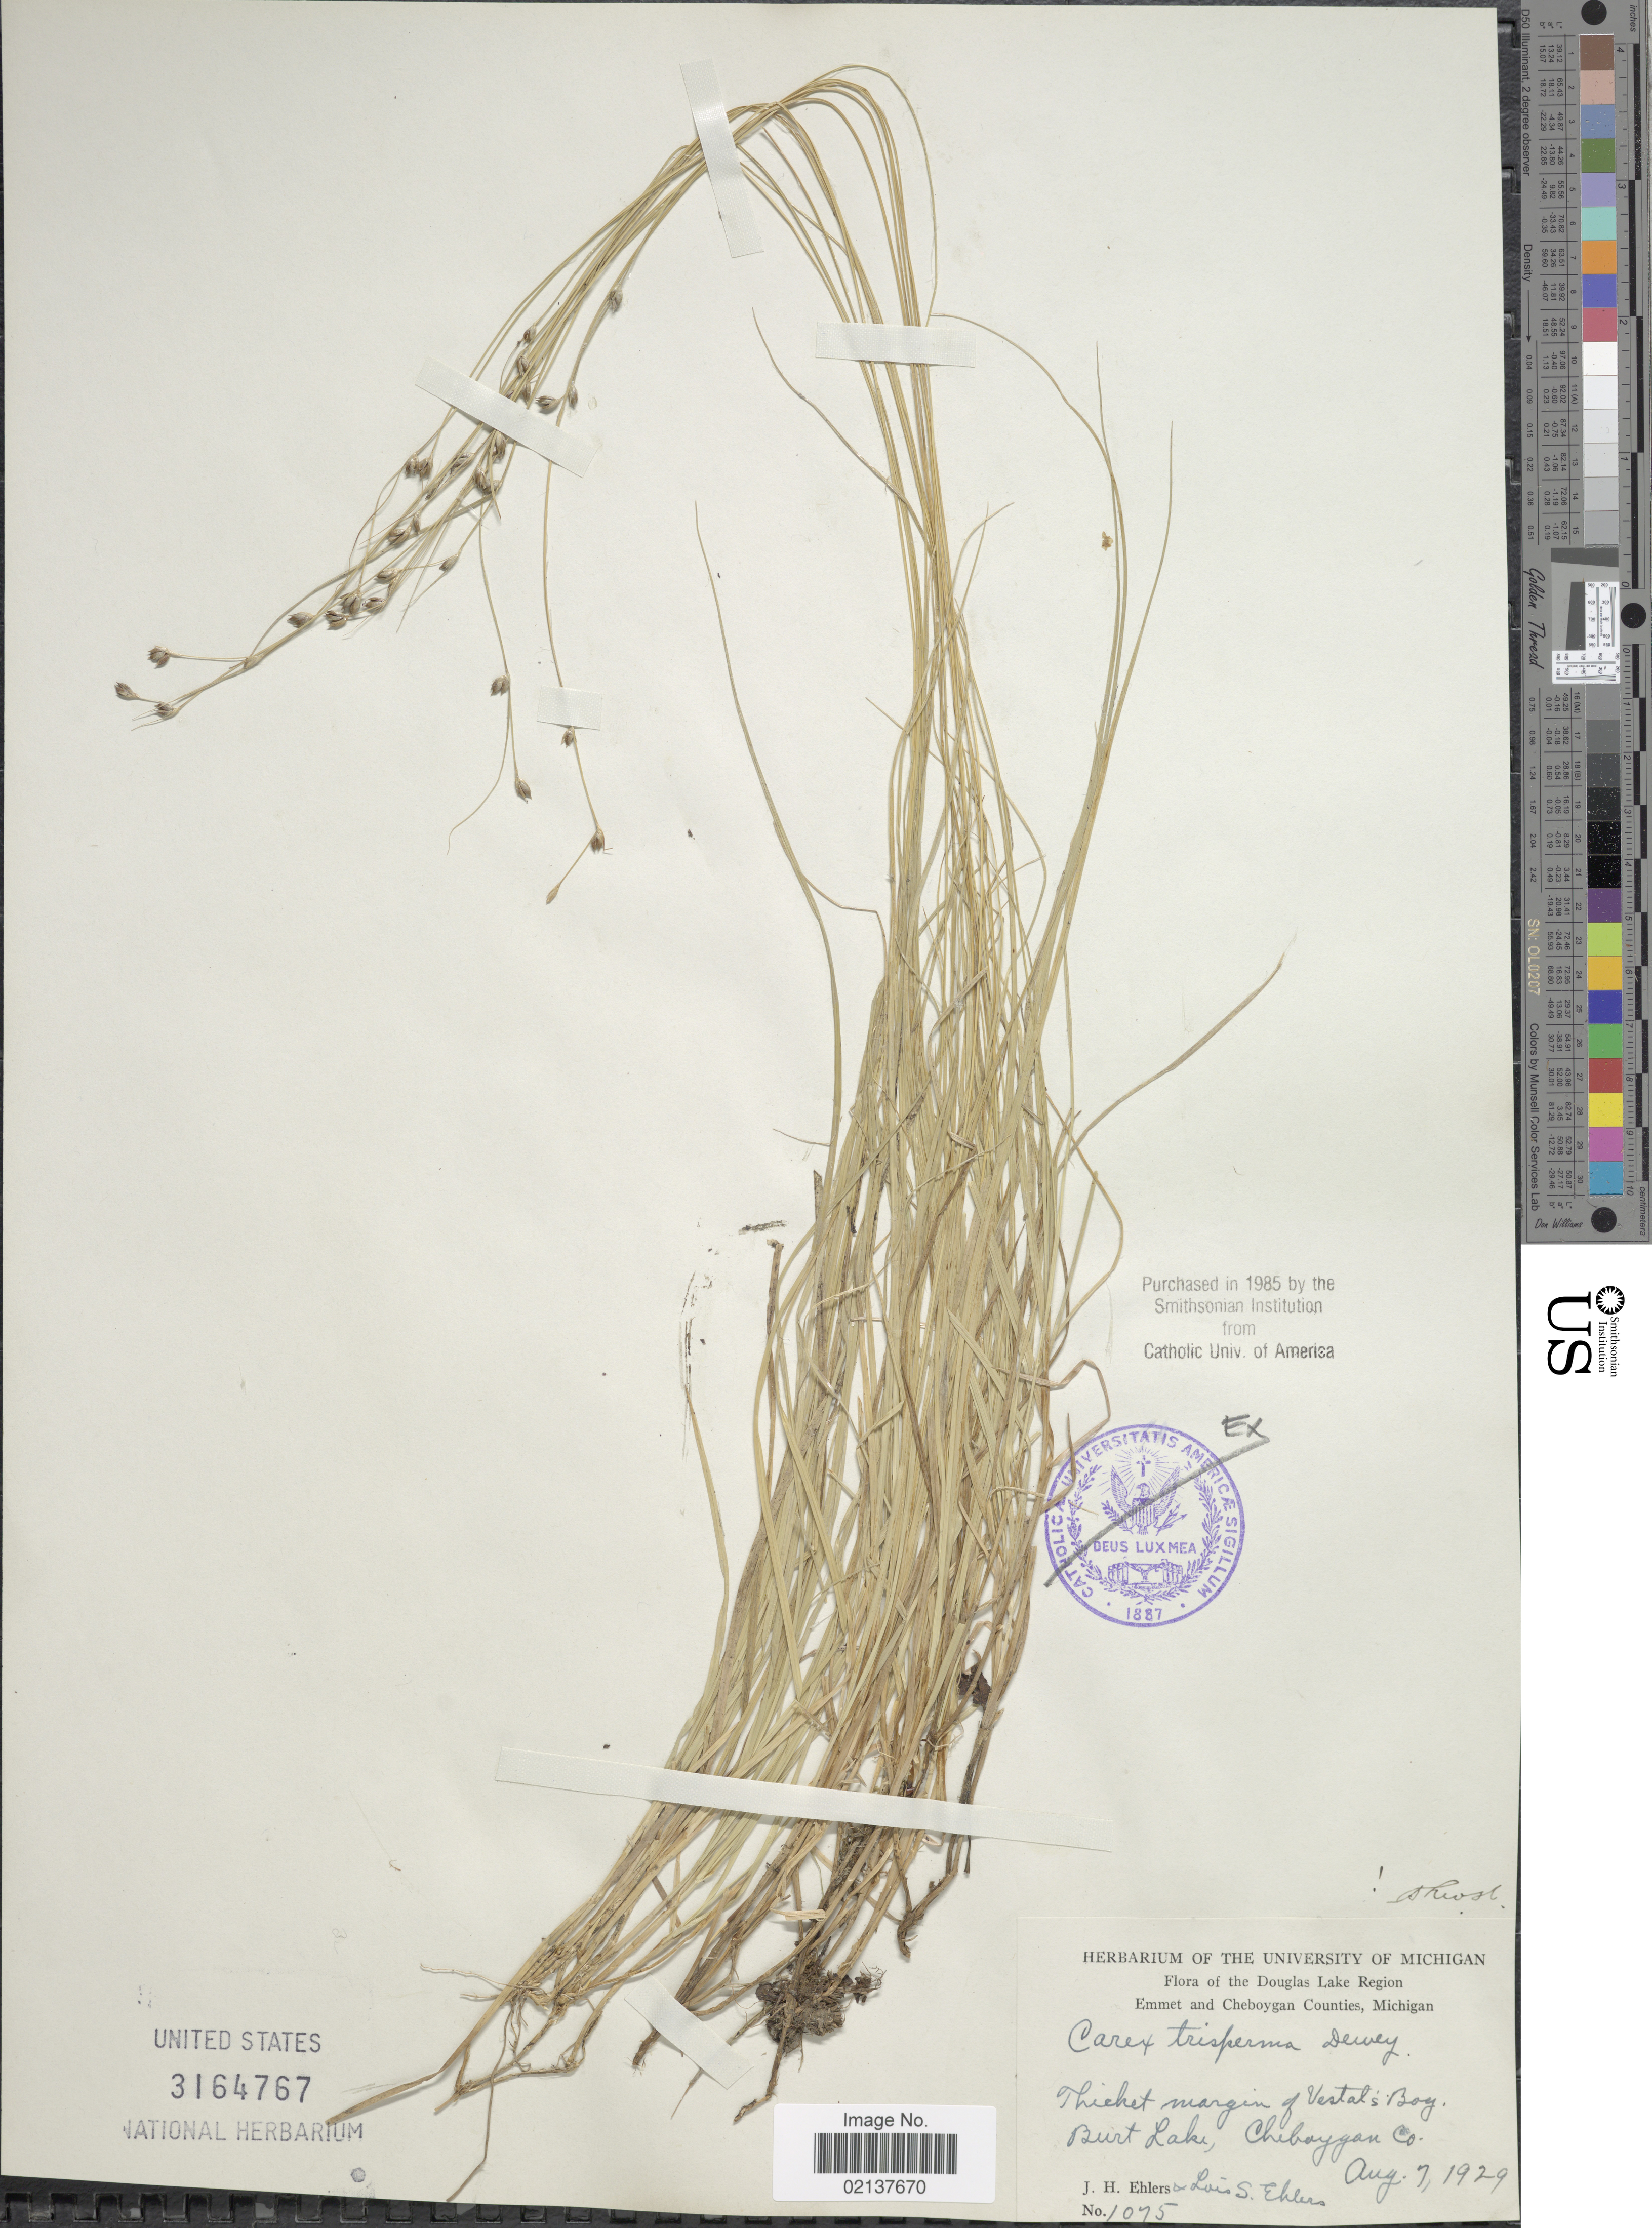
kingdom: Plantae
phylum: Tracheophyta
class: Liliopsida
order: Poales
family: Cyperaceae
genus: Carex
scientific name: Carex trisperma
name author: Dewey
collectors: J. H. Ehlers & L. Ehlers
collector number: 1075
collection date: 1929-08-07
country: United States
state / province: Michigan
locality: Douglas Lake Region, Emmet and Cheboygan Counties, Burt Lake, Cheboygan Co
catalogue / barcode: US 3164767